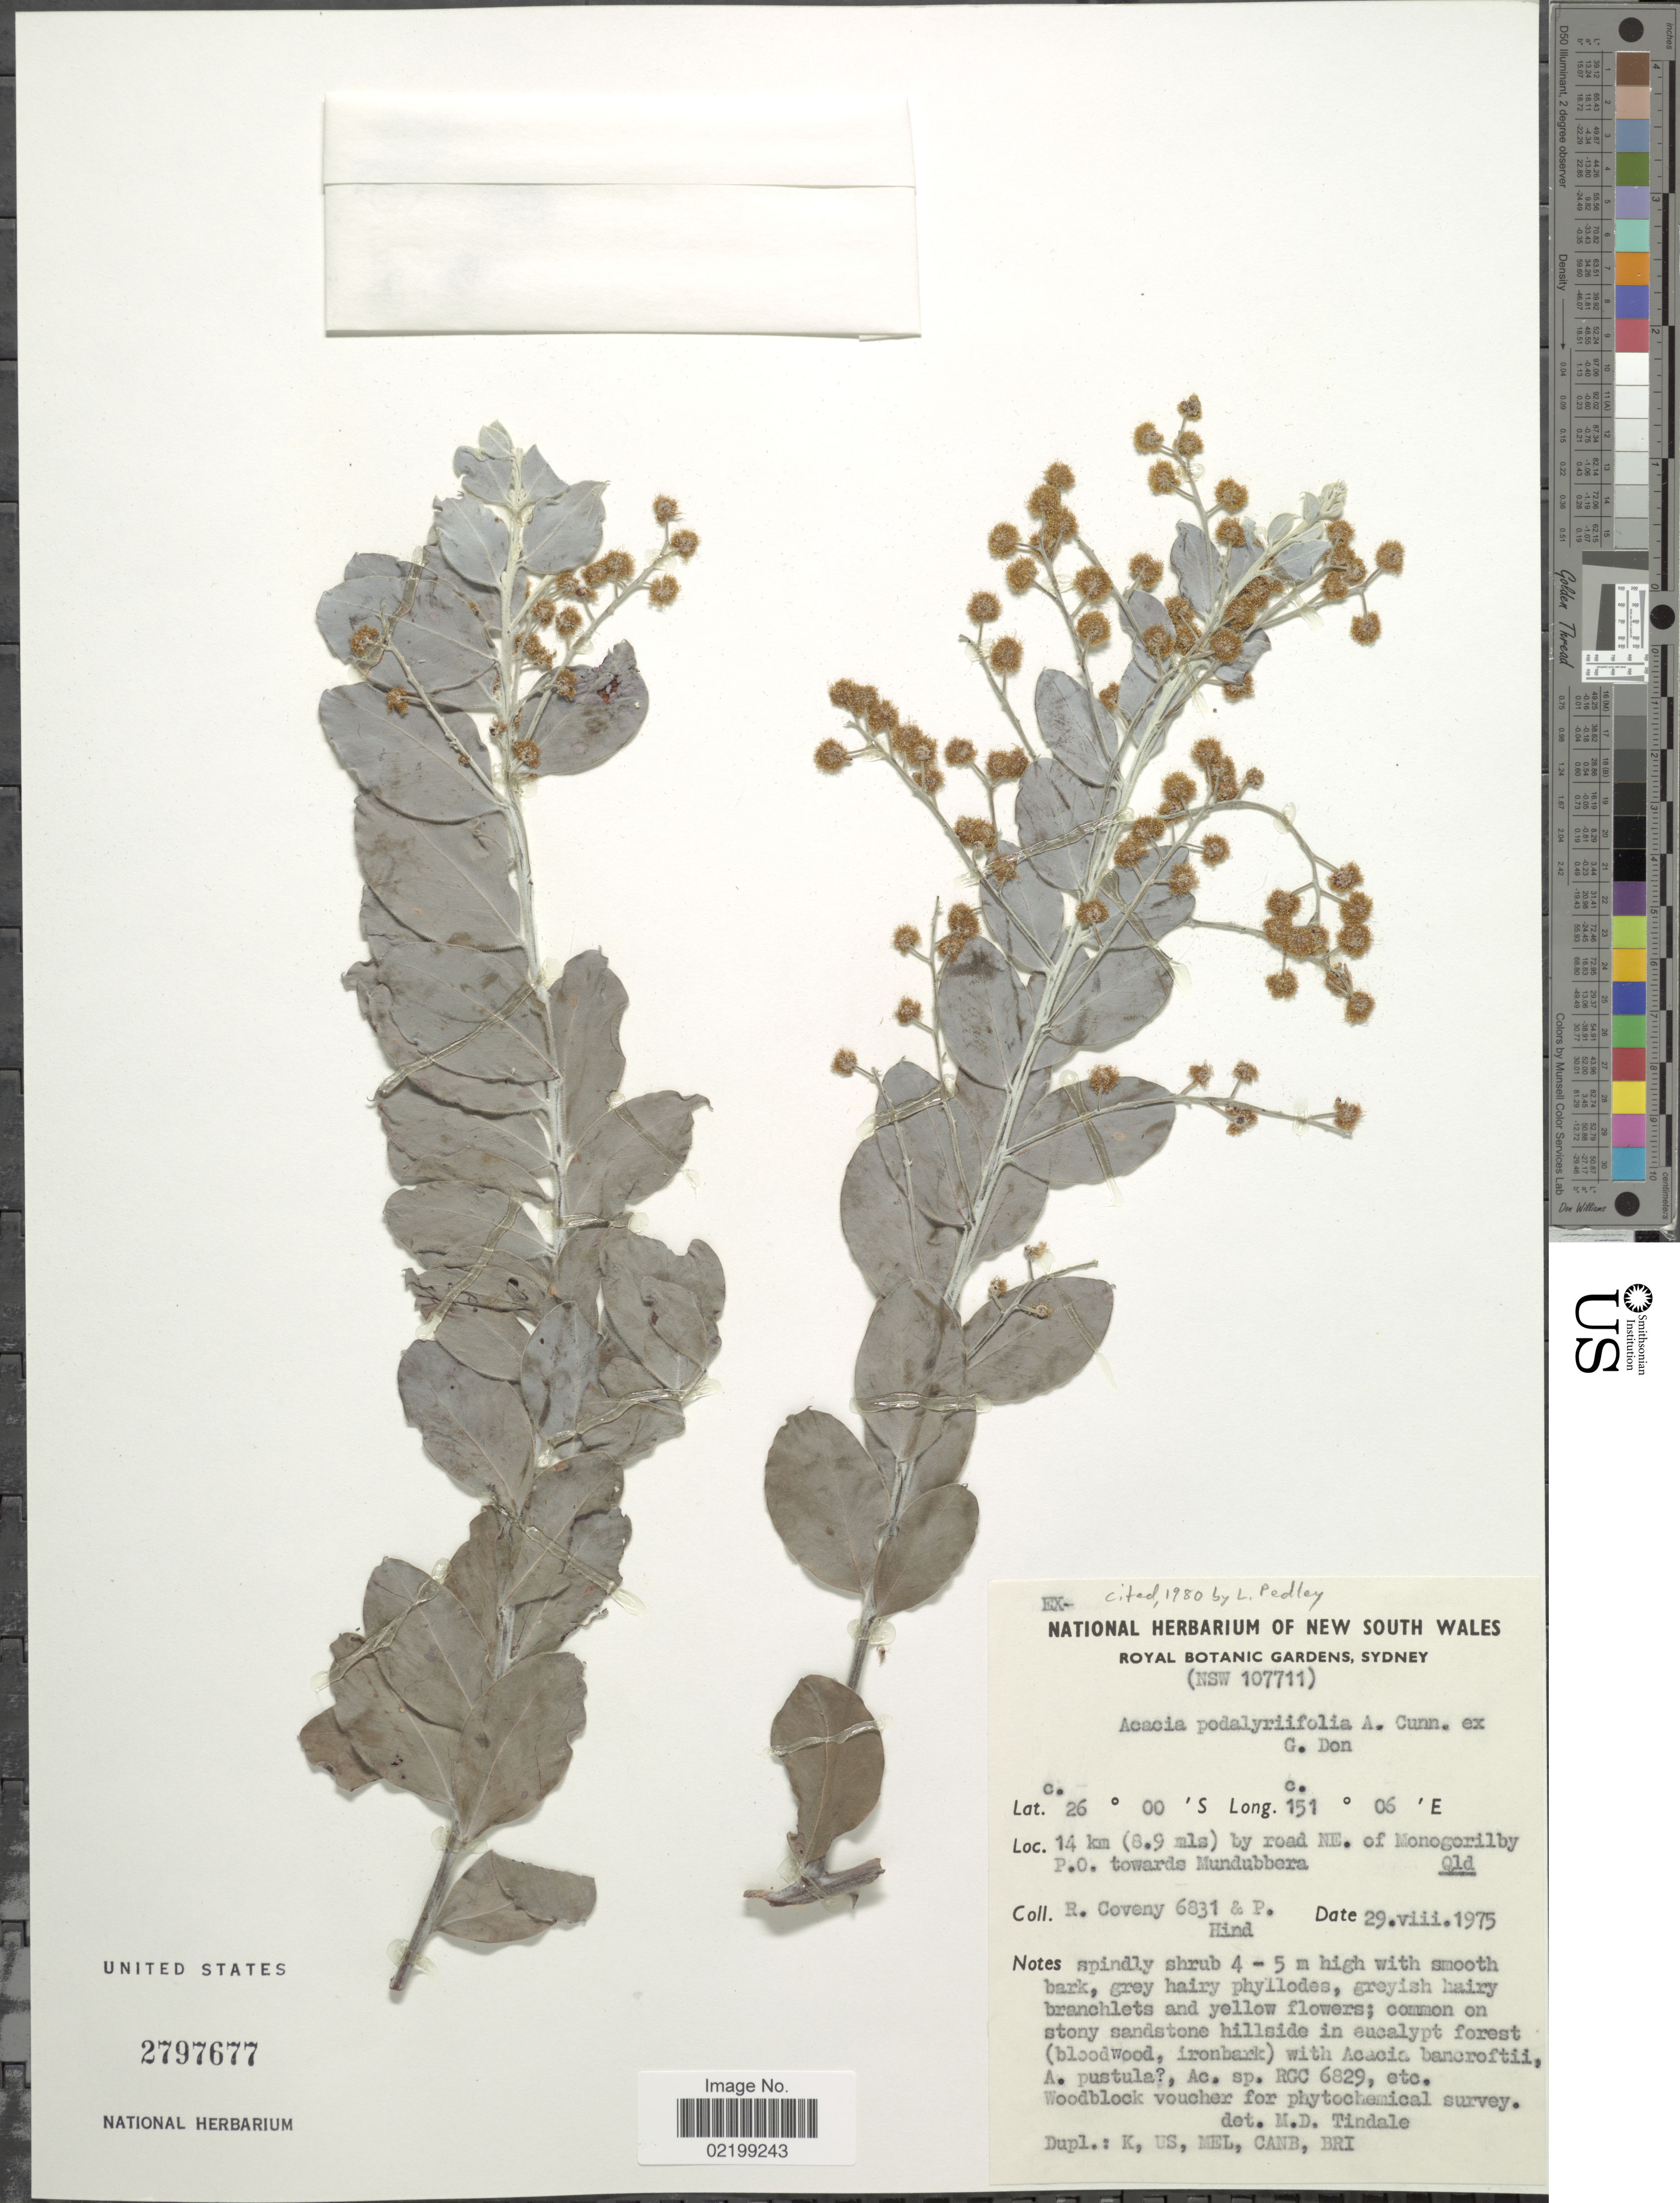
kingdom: Plantae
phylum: Tracheophyta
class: Magnoliopsida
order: Fabales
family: Fabaceae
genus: Acacia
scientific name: Acacia podalyriifolia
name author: A. Cunn. ex G. Don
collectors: R. Coveny & P. Hind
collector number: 6831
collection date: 1975-08-29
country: Australia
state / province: Queensland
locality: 14 km (8.9 mls) by road NE. of Monogorilby P.O. towards Mundebbera, on stony sandstone hillside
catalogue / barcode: US 2797677